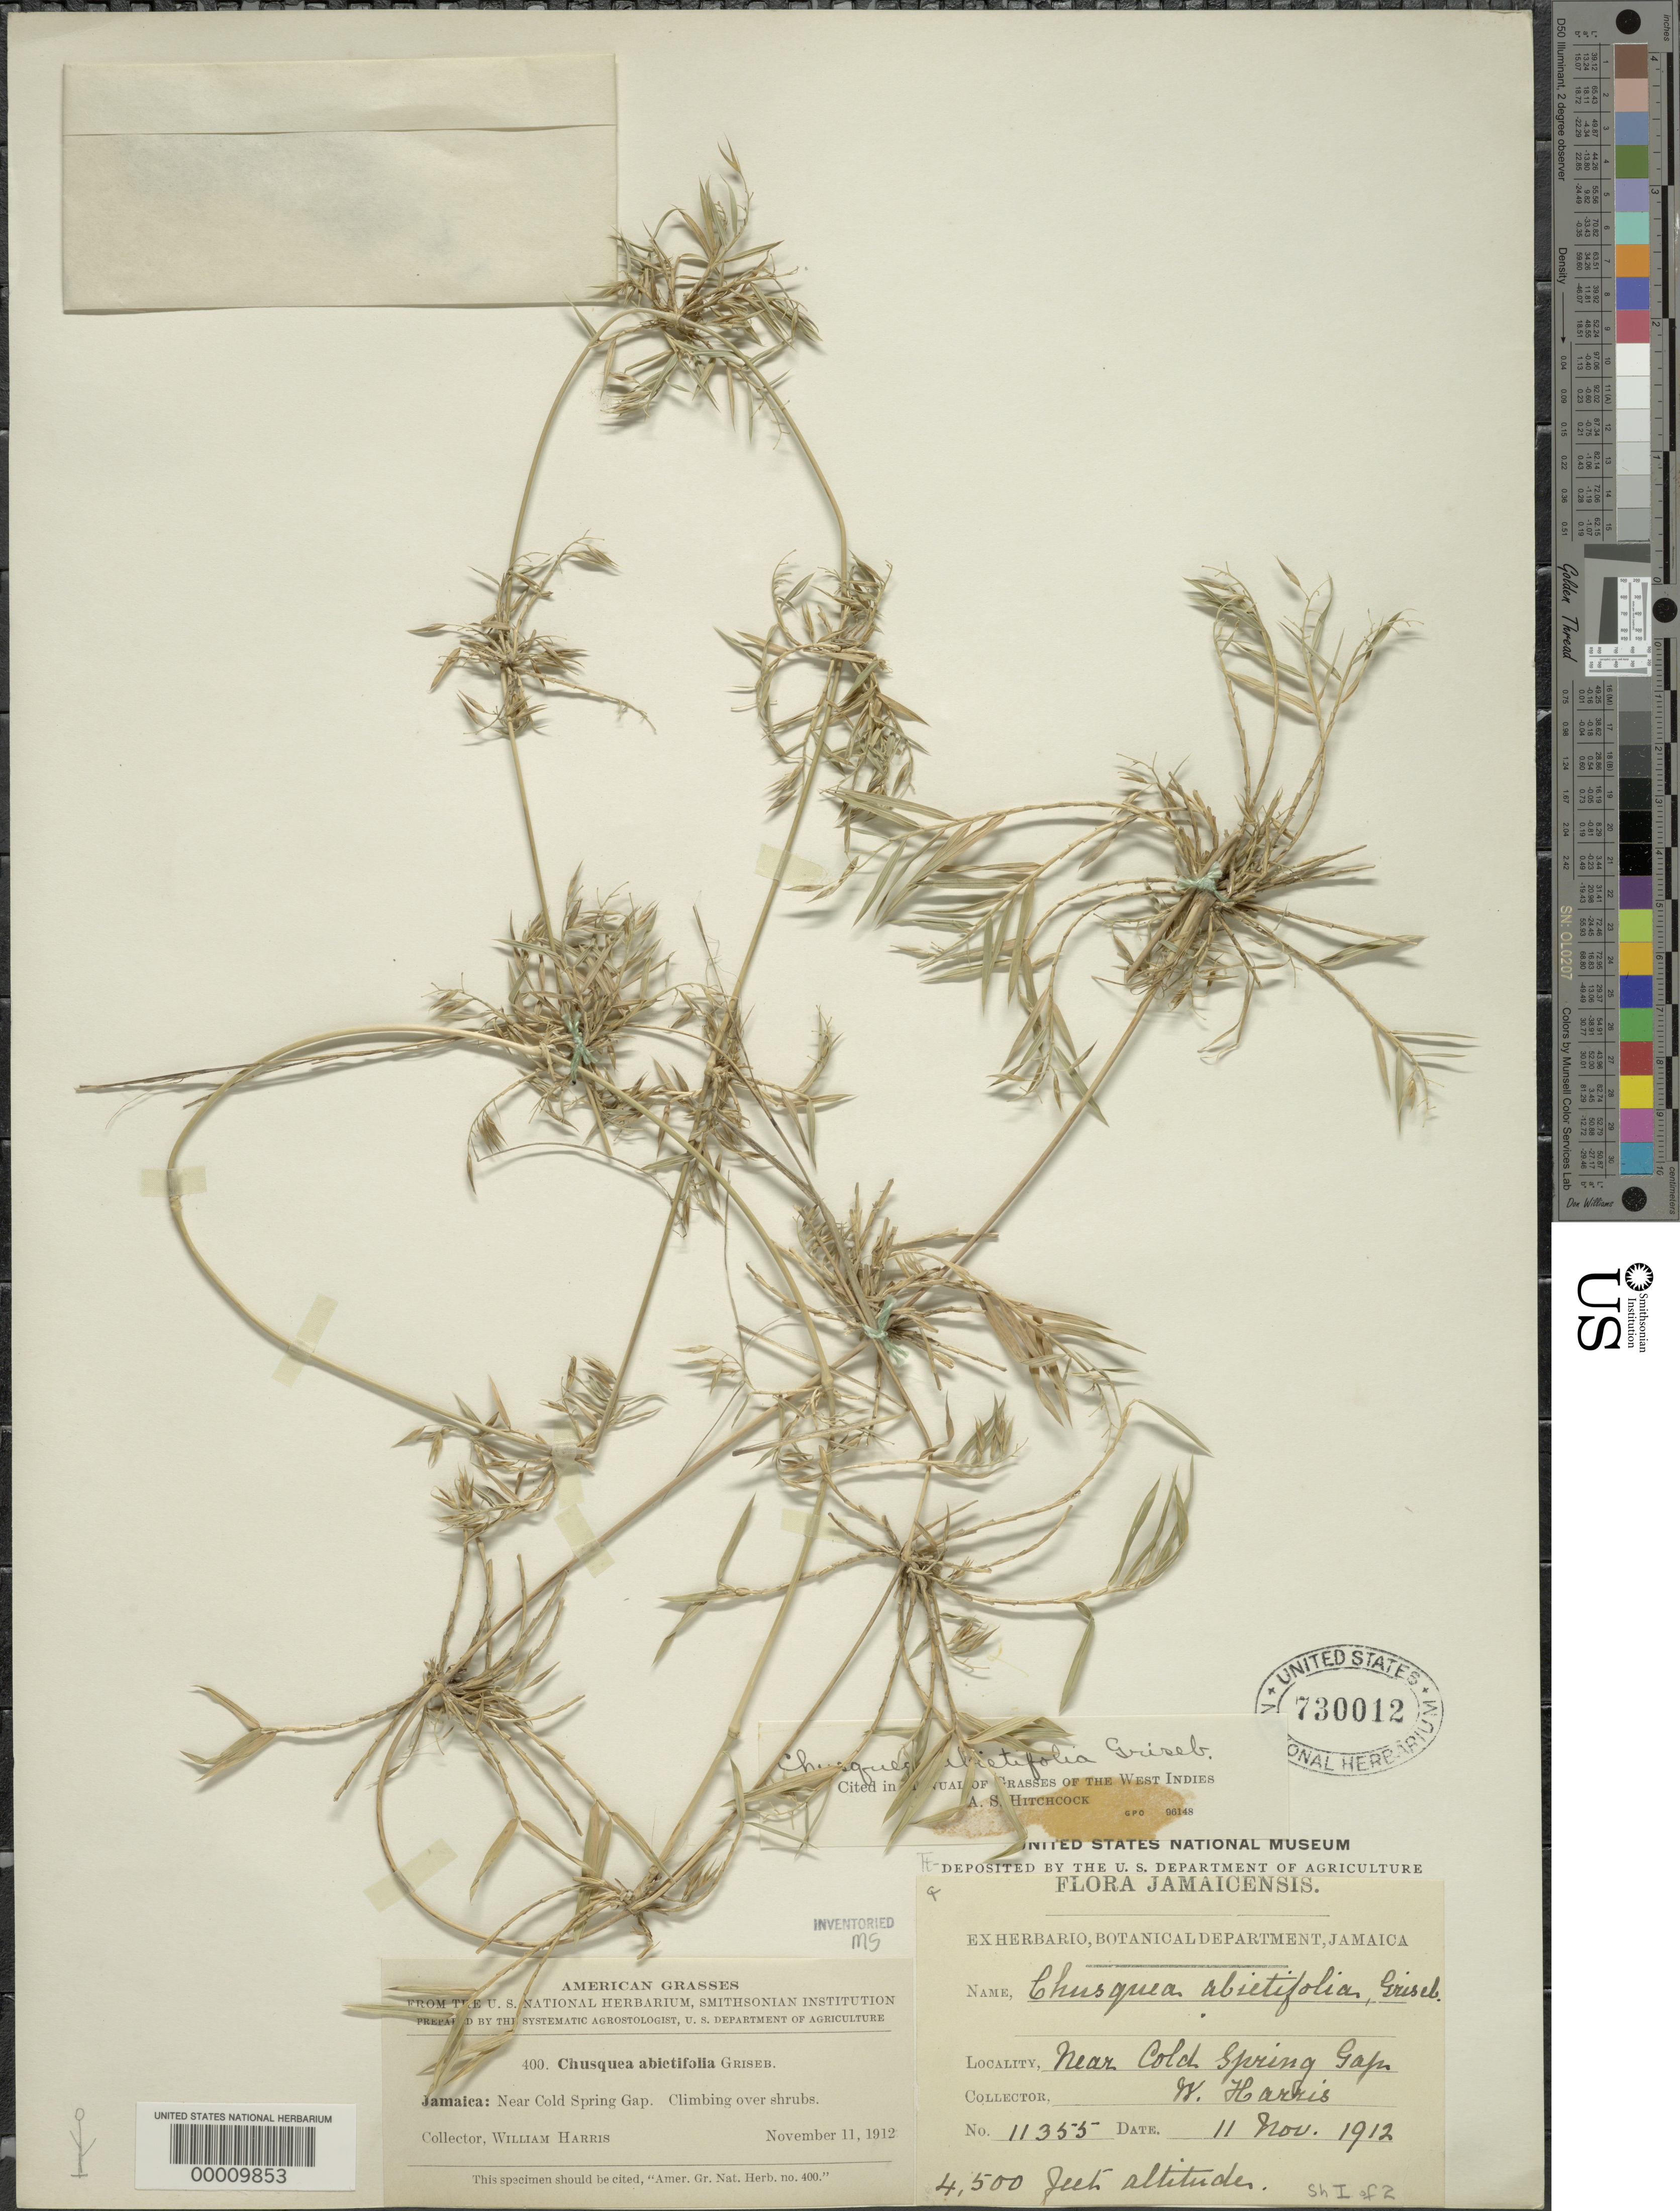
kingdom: Plantae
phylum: Tracheophyta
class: Liliopsida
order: Poales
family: Poaceae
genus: Chusquea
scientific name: Chusquea abietifolia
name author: Griseb.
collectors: W. H. Harris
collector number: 11355 / Amer Gr Nat Herb 400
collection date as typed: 11 Nov 1912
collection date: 1912-11-11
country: Jamaica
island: Greater Antilles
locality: Near cold spring gap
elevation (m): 1372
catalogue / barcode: US 730012